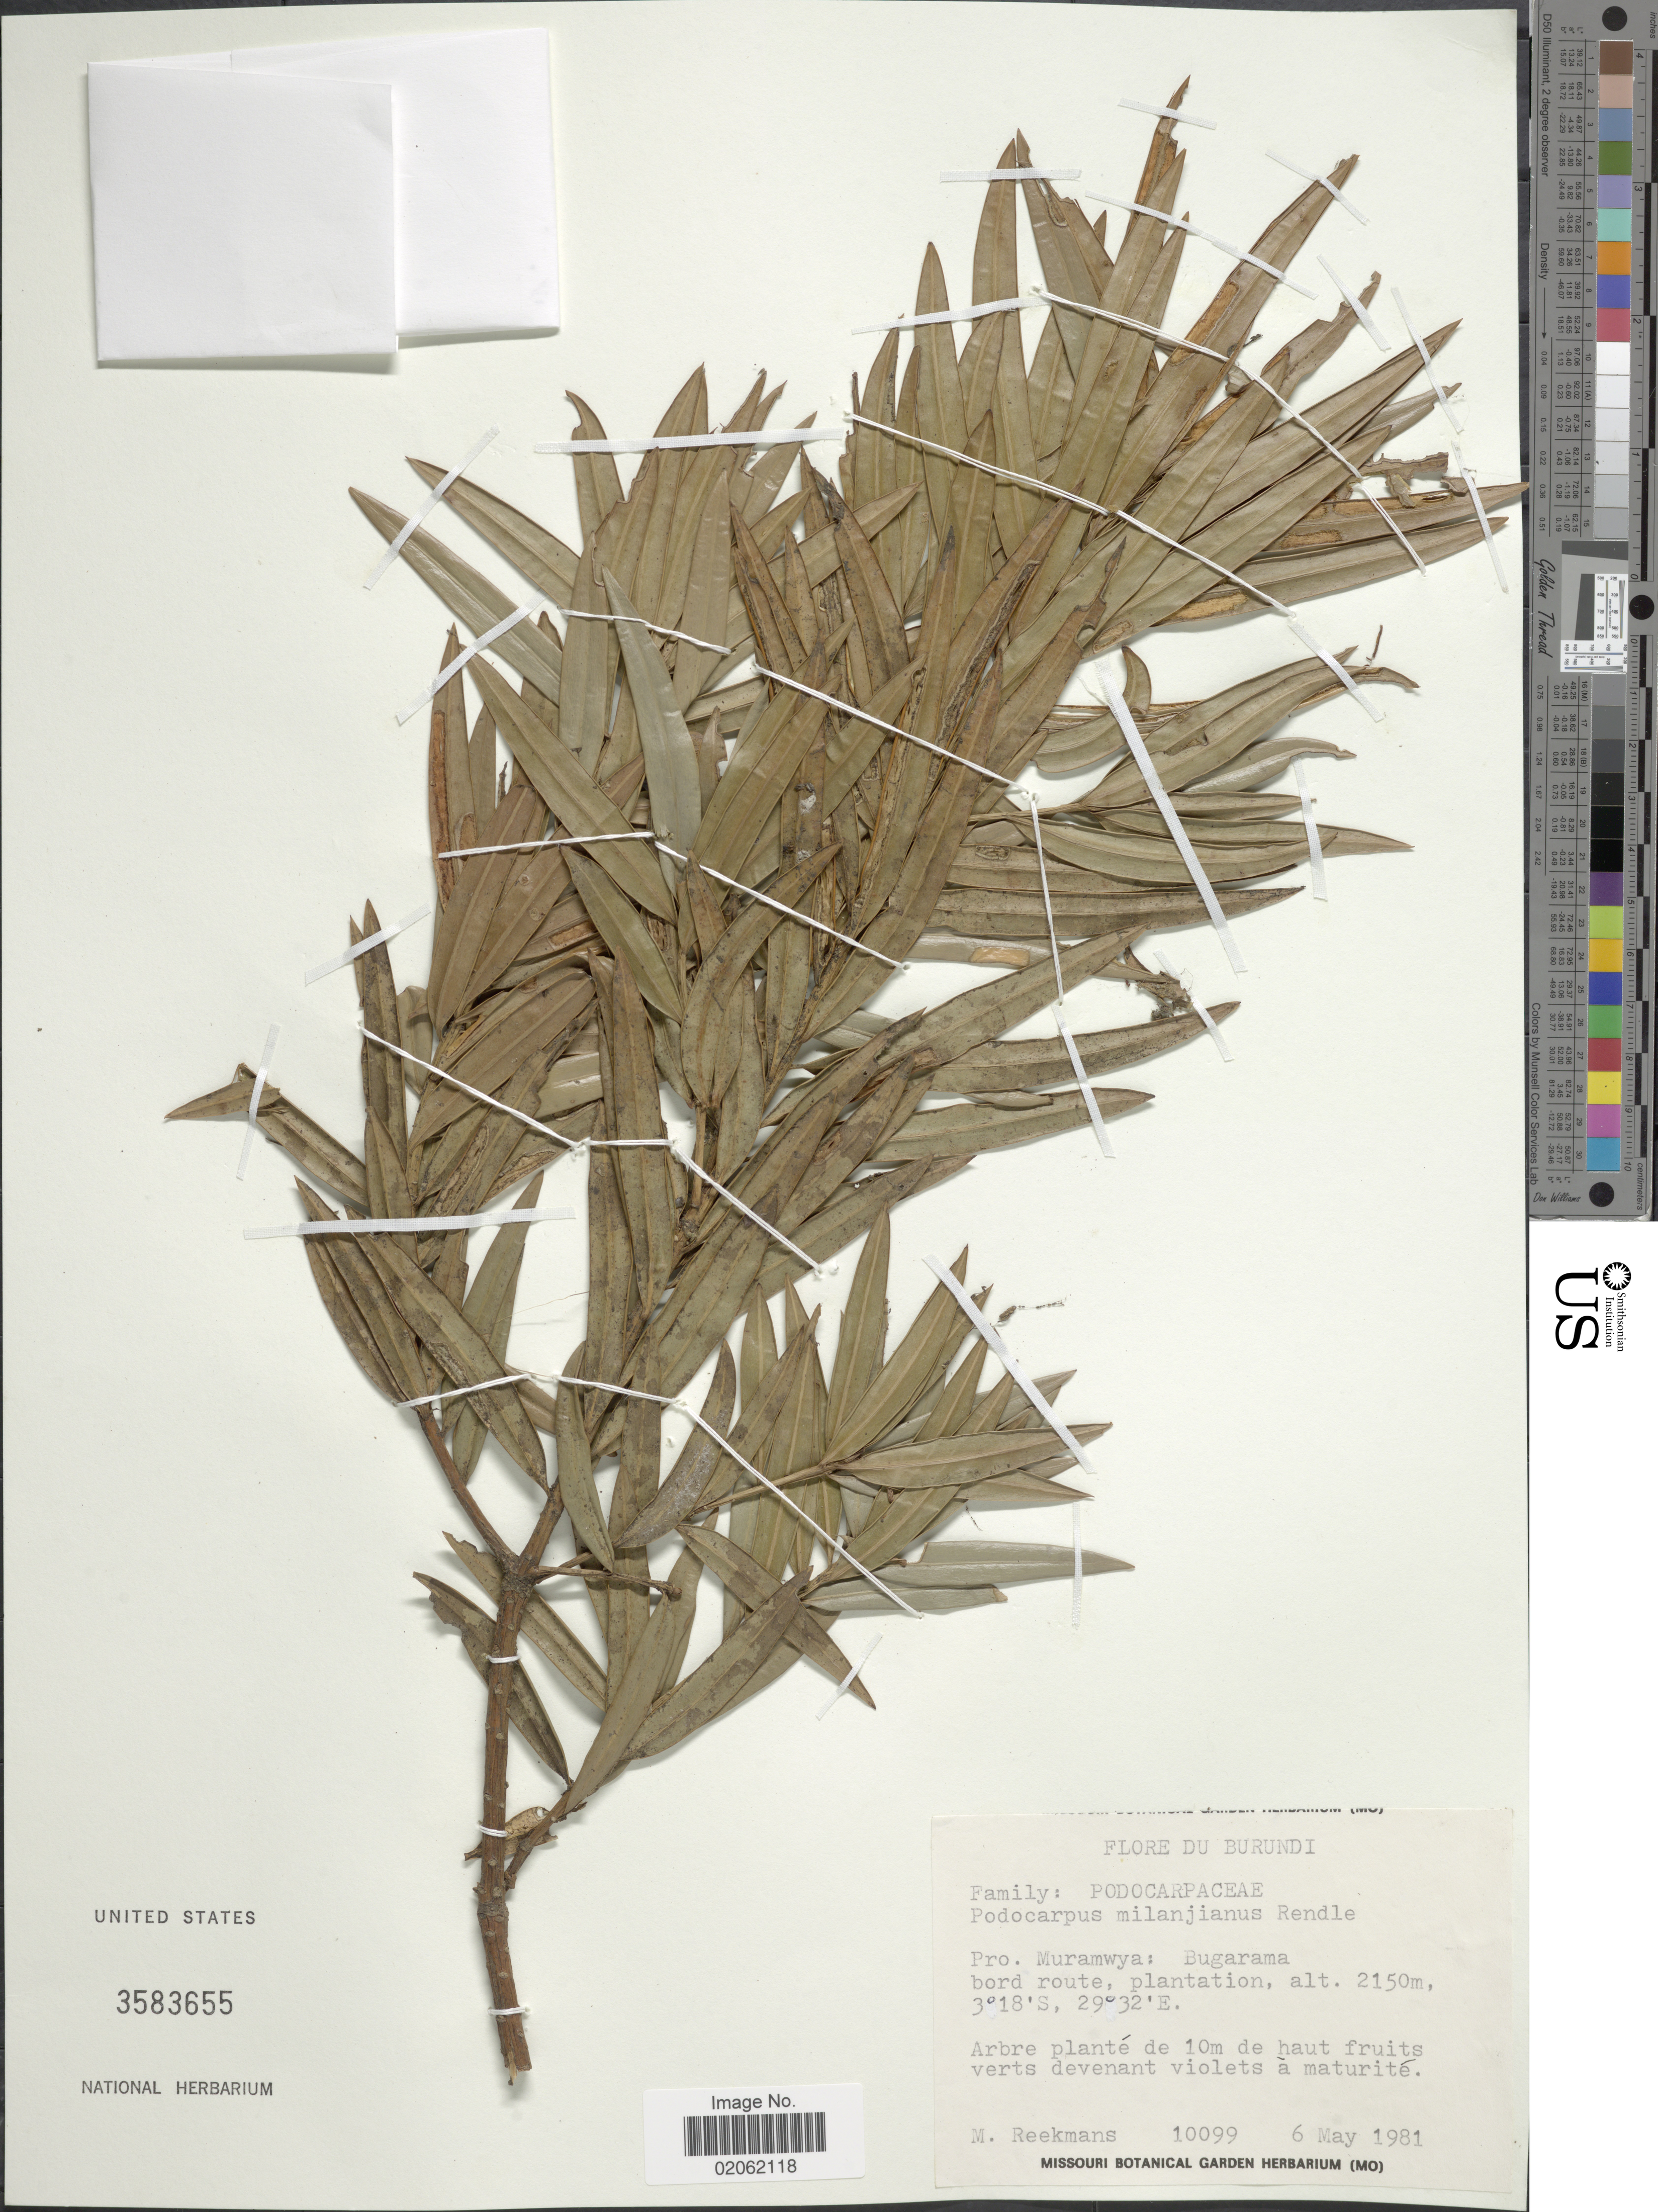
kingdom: Plantae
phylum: Tracheophyta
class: Pinopsida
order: Pinales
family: Podocarpaceae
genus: Podocarpus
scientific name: Podocarpus milanjianus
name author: Rendle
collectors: M. Reekmans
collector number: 10099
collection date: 1981-05-06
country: Burundi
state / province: Muramvya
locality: Pro. Muramwya: Bugarama bord route, plantation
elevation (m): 2150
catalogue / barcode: US 3583655